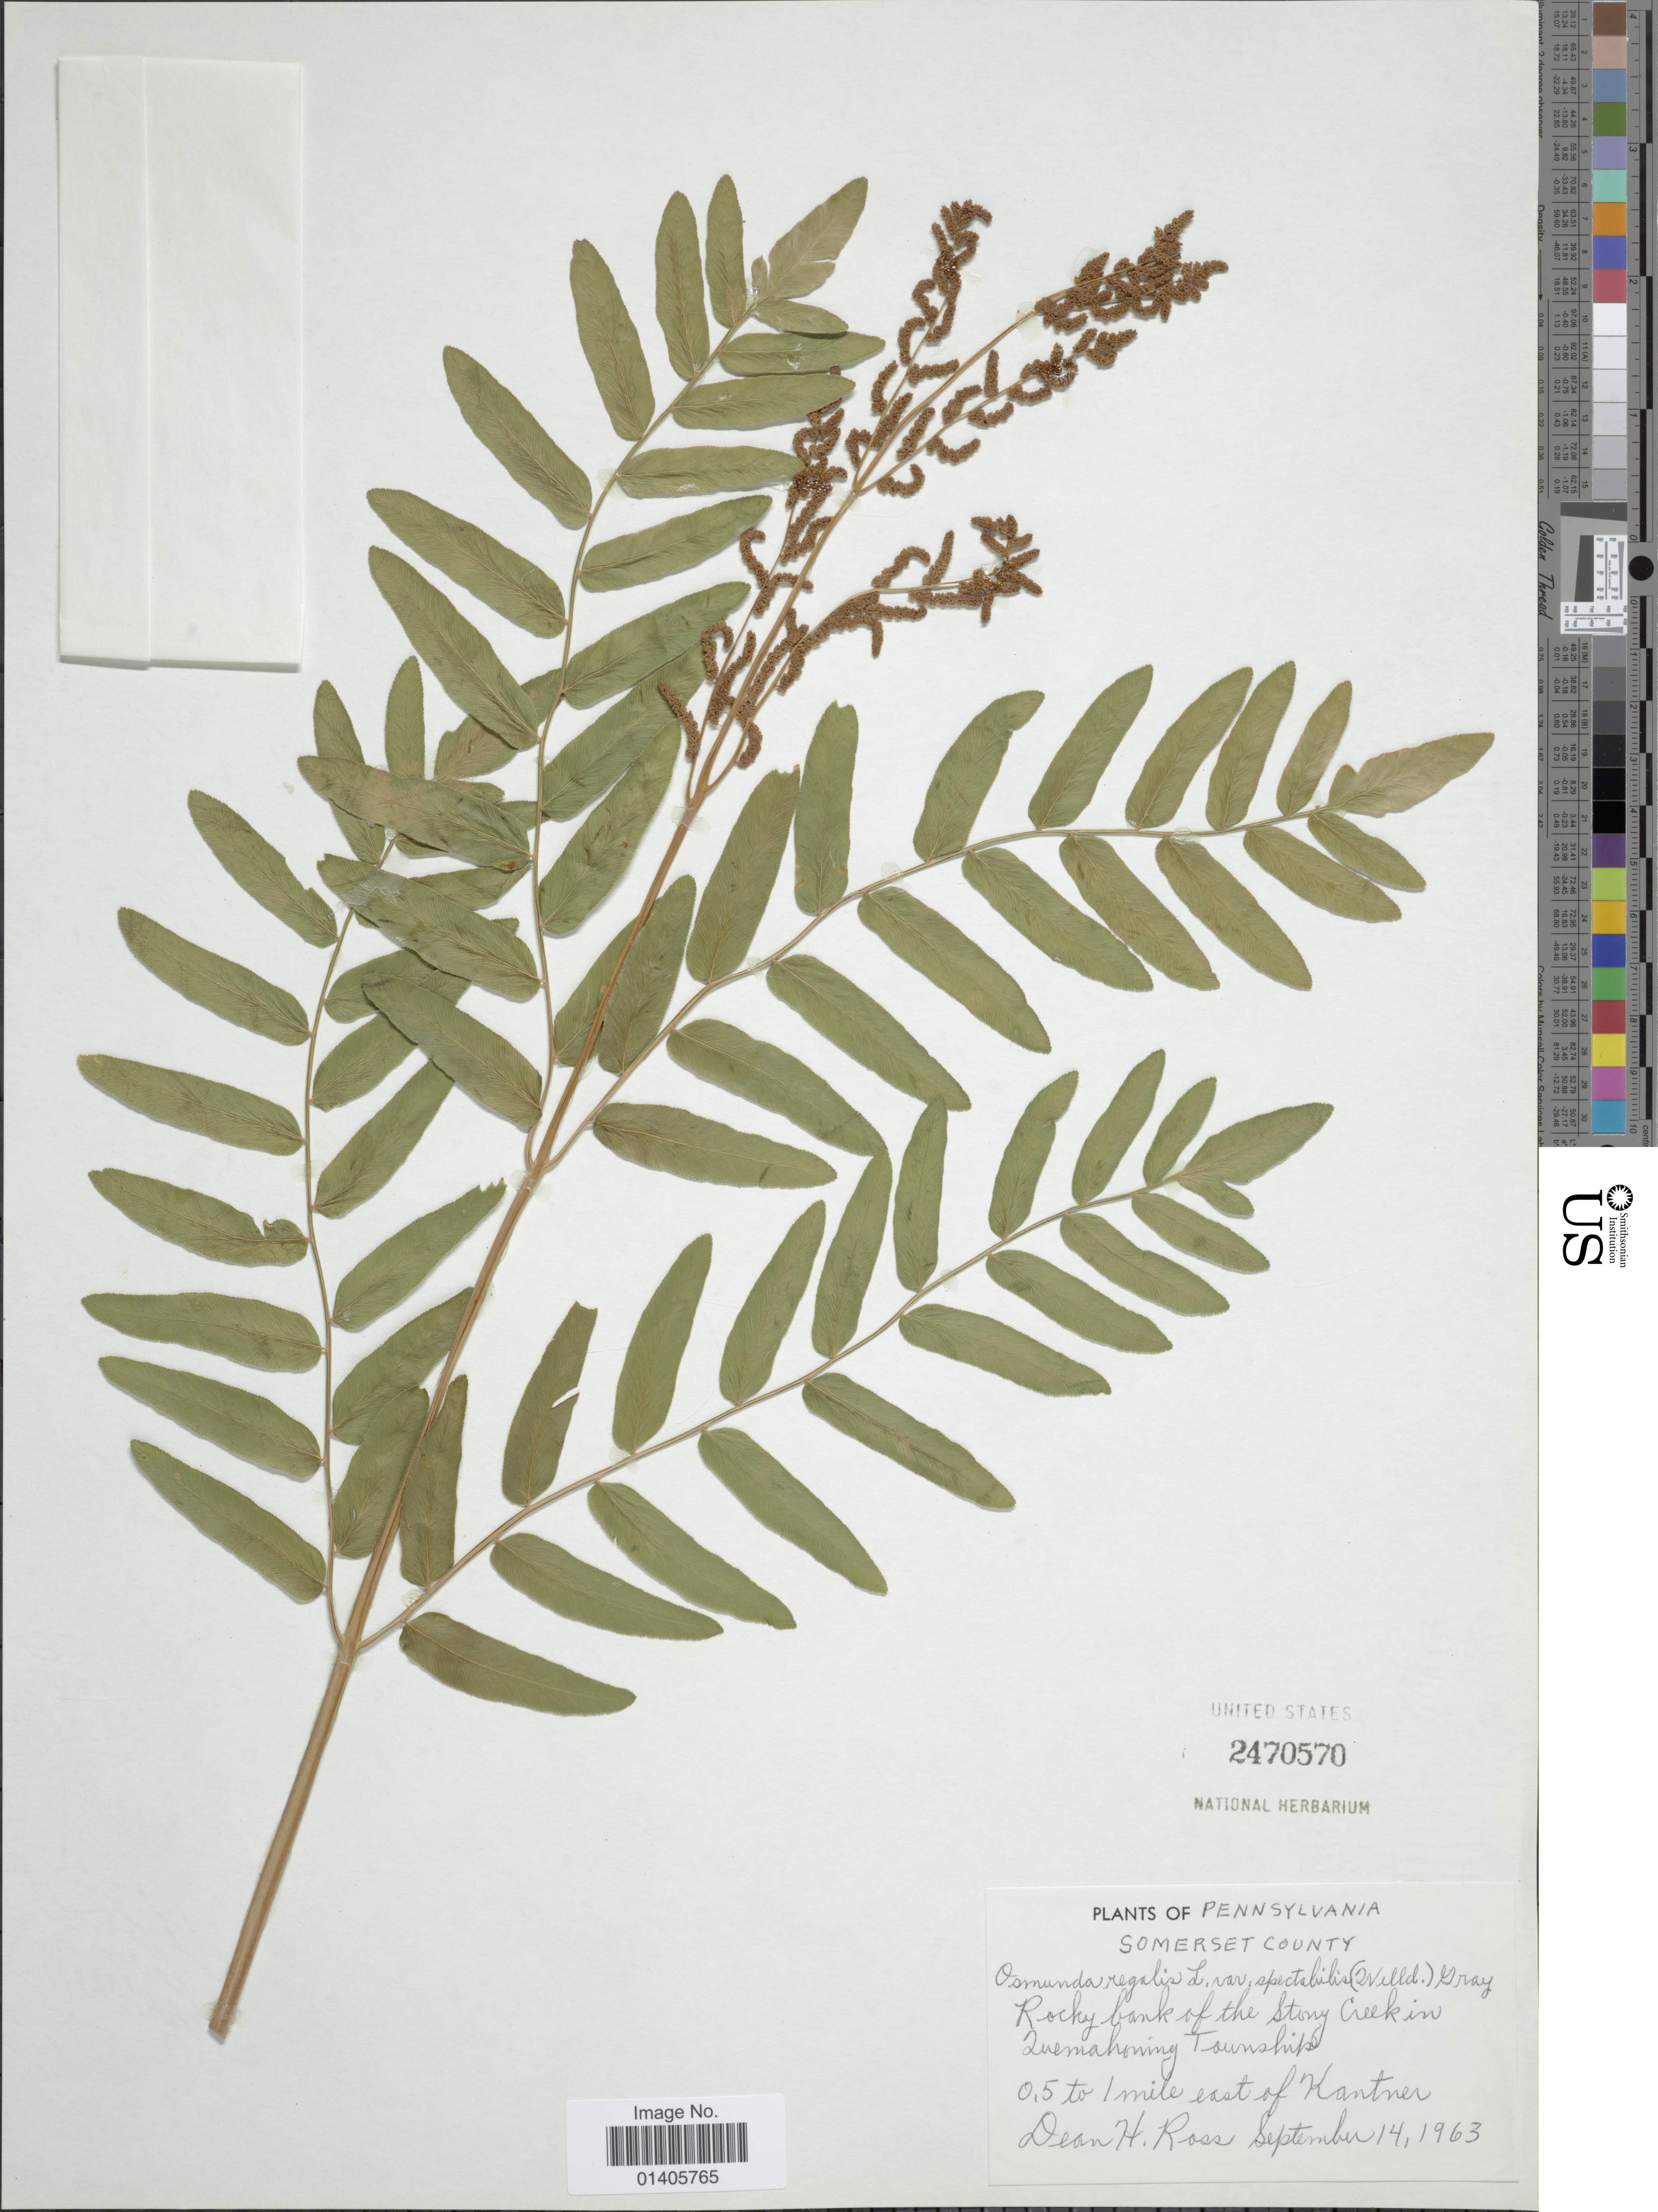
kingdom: Plantae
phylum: Tracheophyta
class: Polypodiopsida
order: Osmundales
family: Osmundaceae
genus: Osmunda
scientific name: Osmunda regalis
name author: L.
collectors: D. Ross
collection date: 1963-09-14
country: United States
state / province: Pennsylvania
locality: Somerset County, Rocky bank of the Stony Creek in Zuemahoning Township, 0.5 to 1 mile east of Kantner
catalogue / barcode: US 2470570